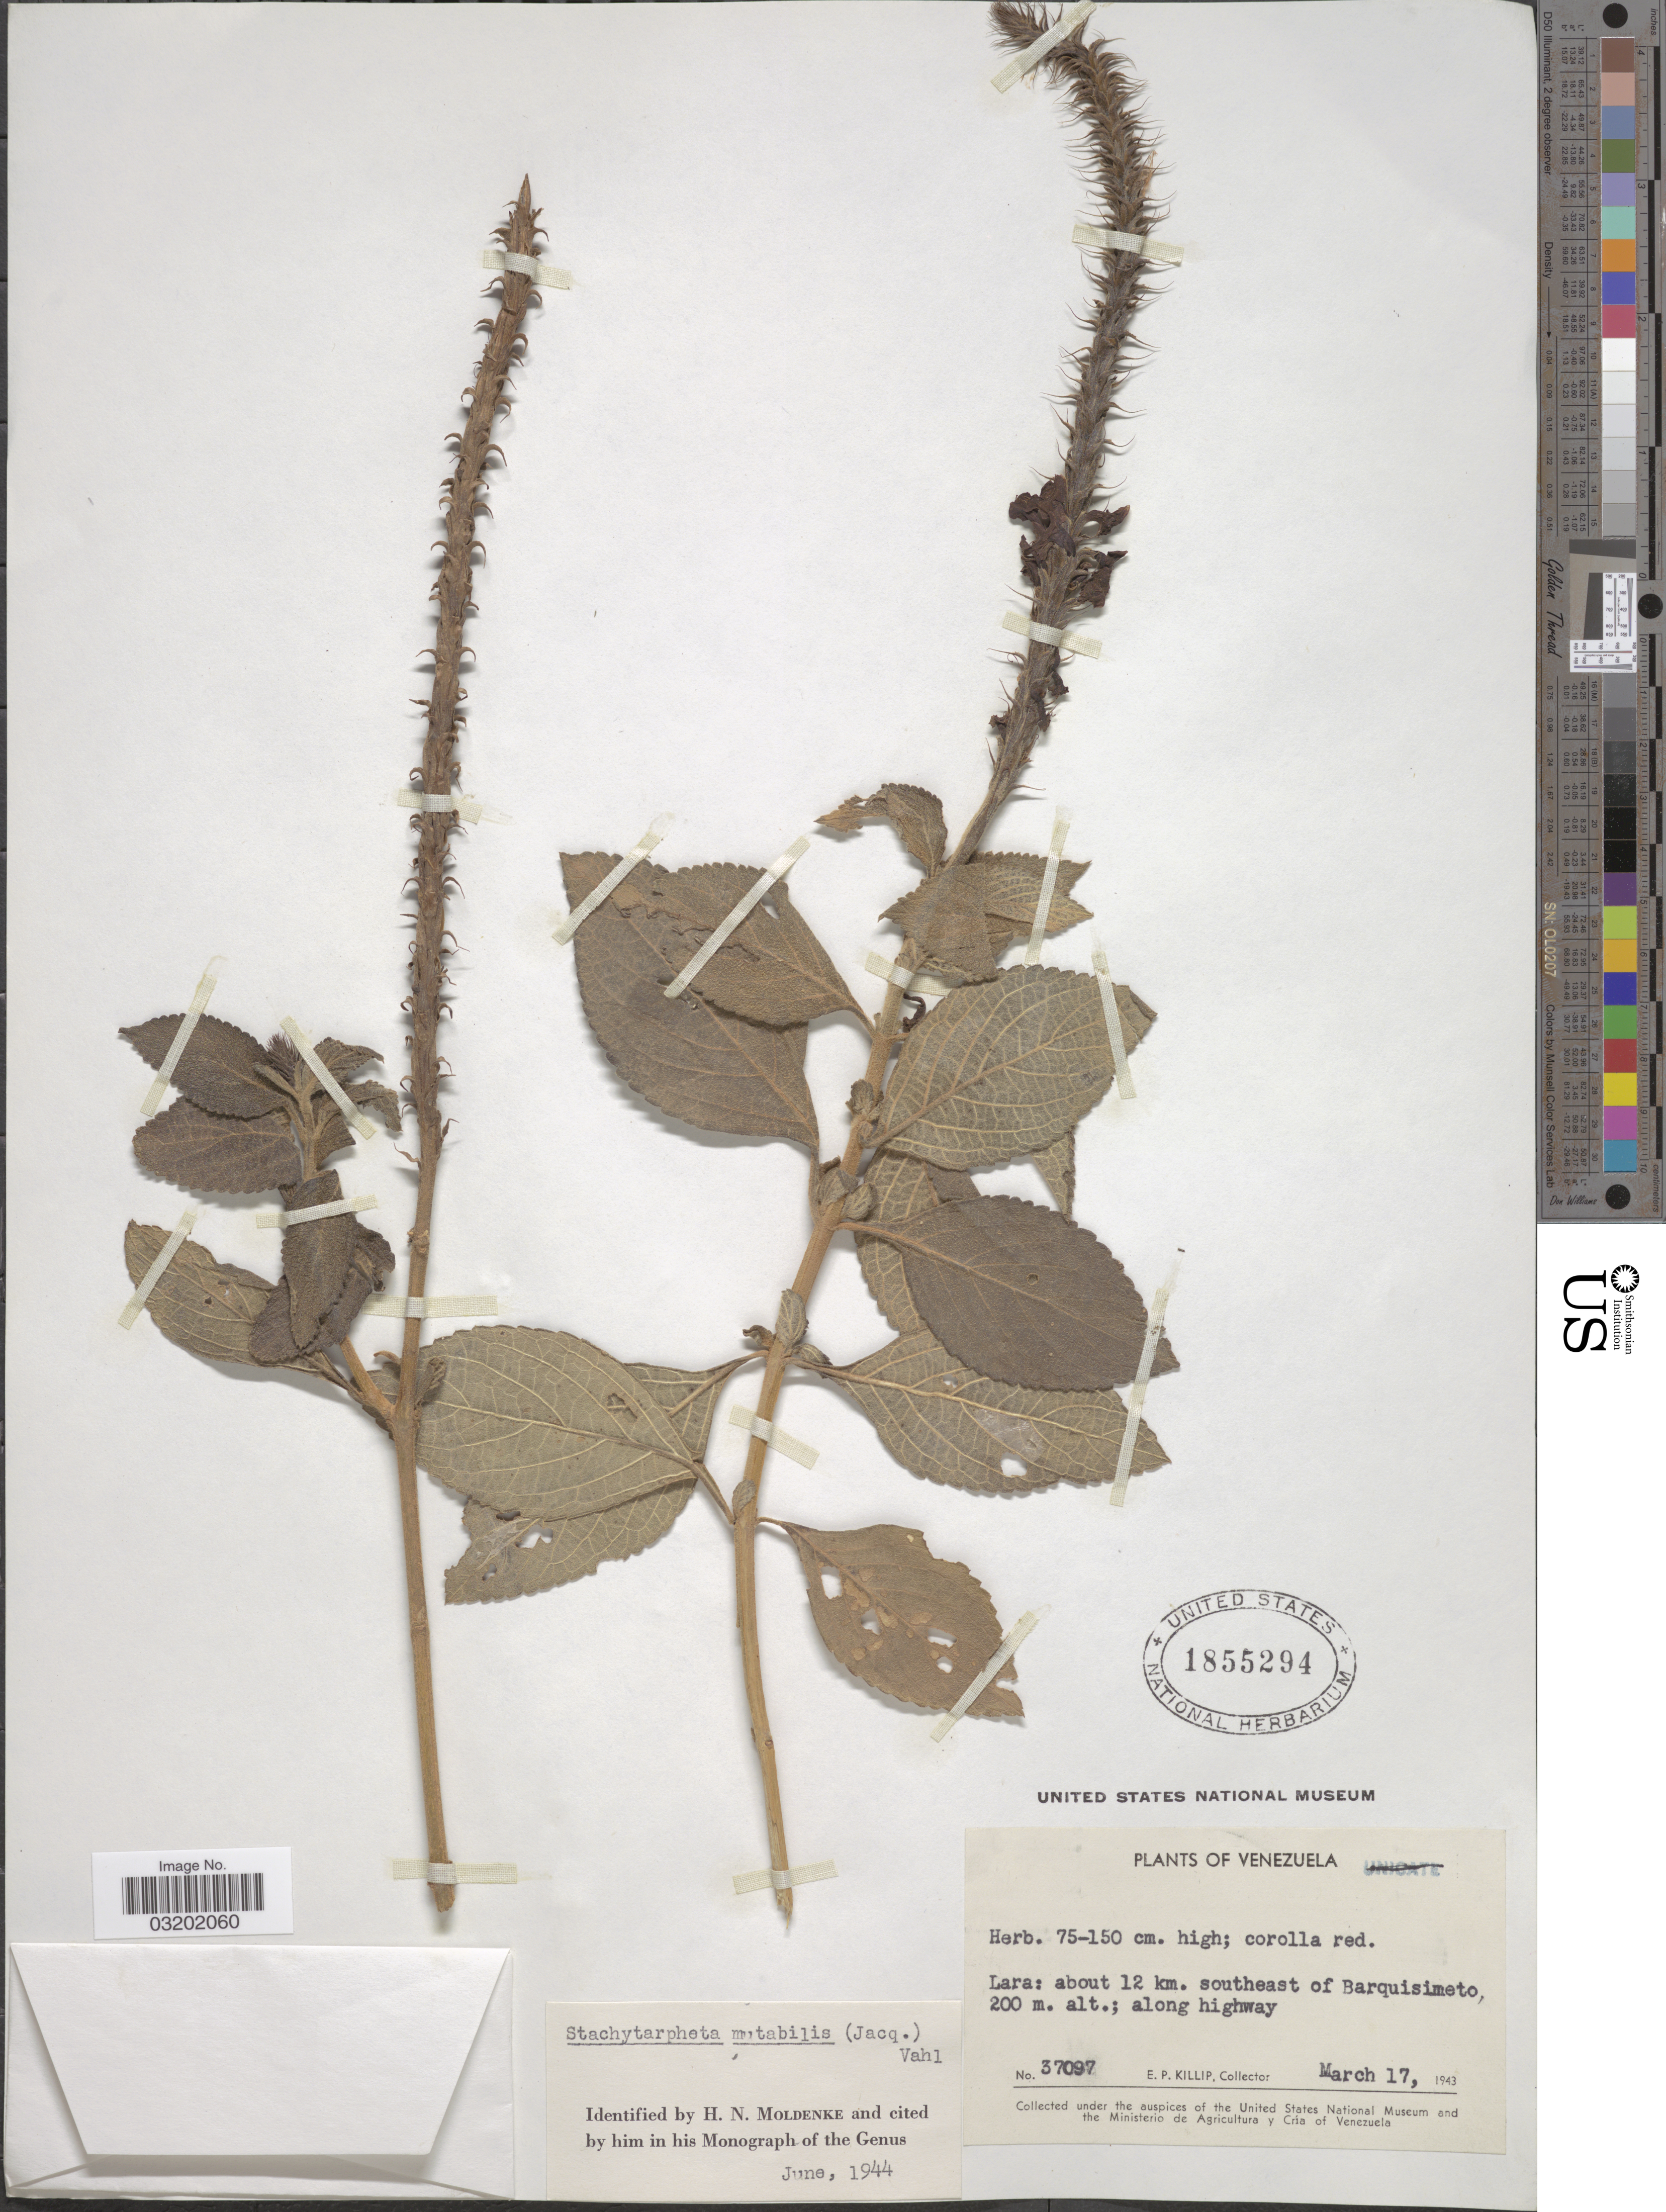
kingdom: Plantae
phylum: Tracheophyta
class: Magnoliopsida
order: Lamiales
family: Verbenaceae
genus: Stachytarpheta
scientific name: Stachytarpheta mutabilis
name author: (Jacq.) Vahl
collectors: E. P. Killip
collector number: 37097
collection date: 1943-03-17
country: Venezuela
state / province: Lara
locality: About 12 km. southeast of Barquisimeto.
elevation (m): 200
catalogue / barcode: US 1855294